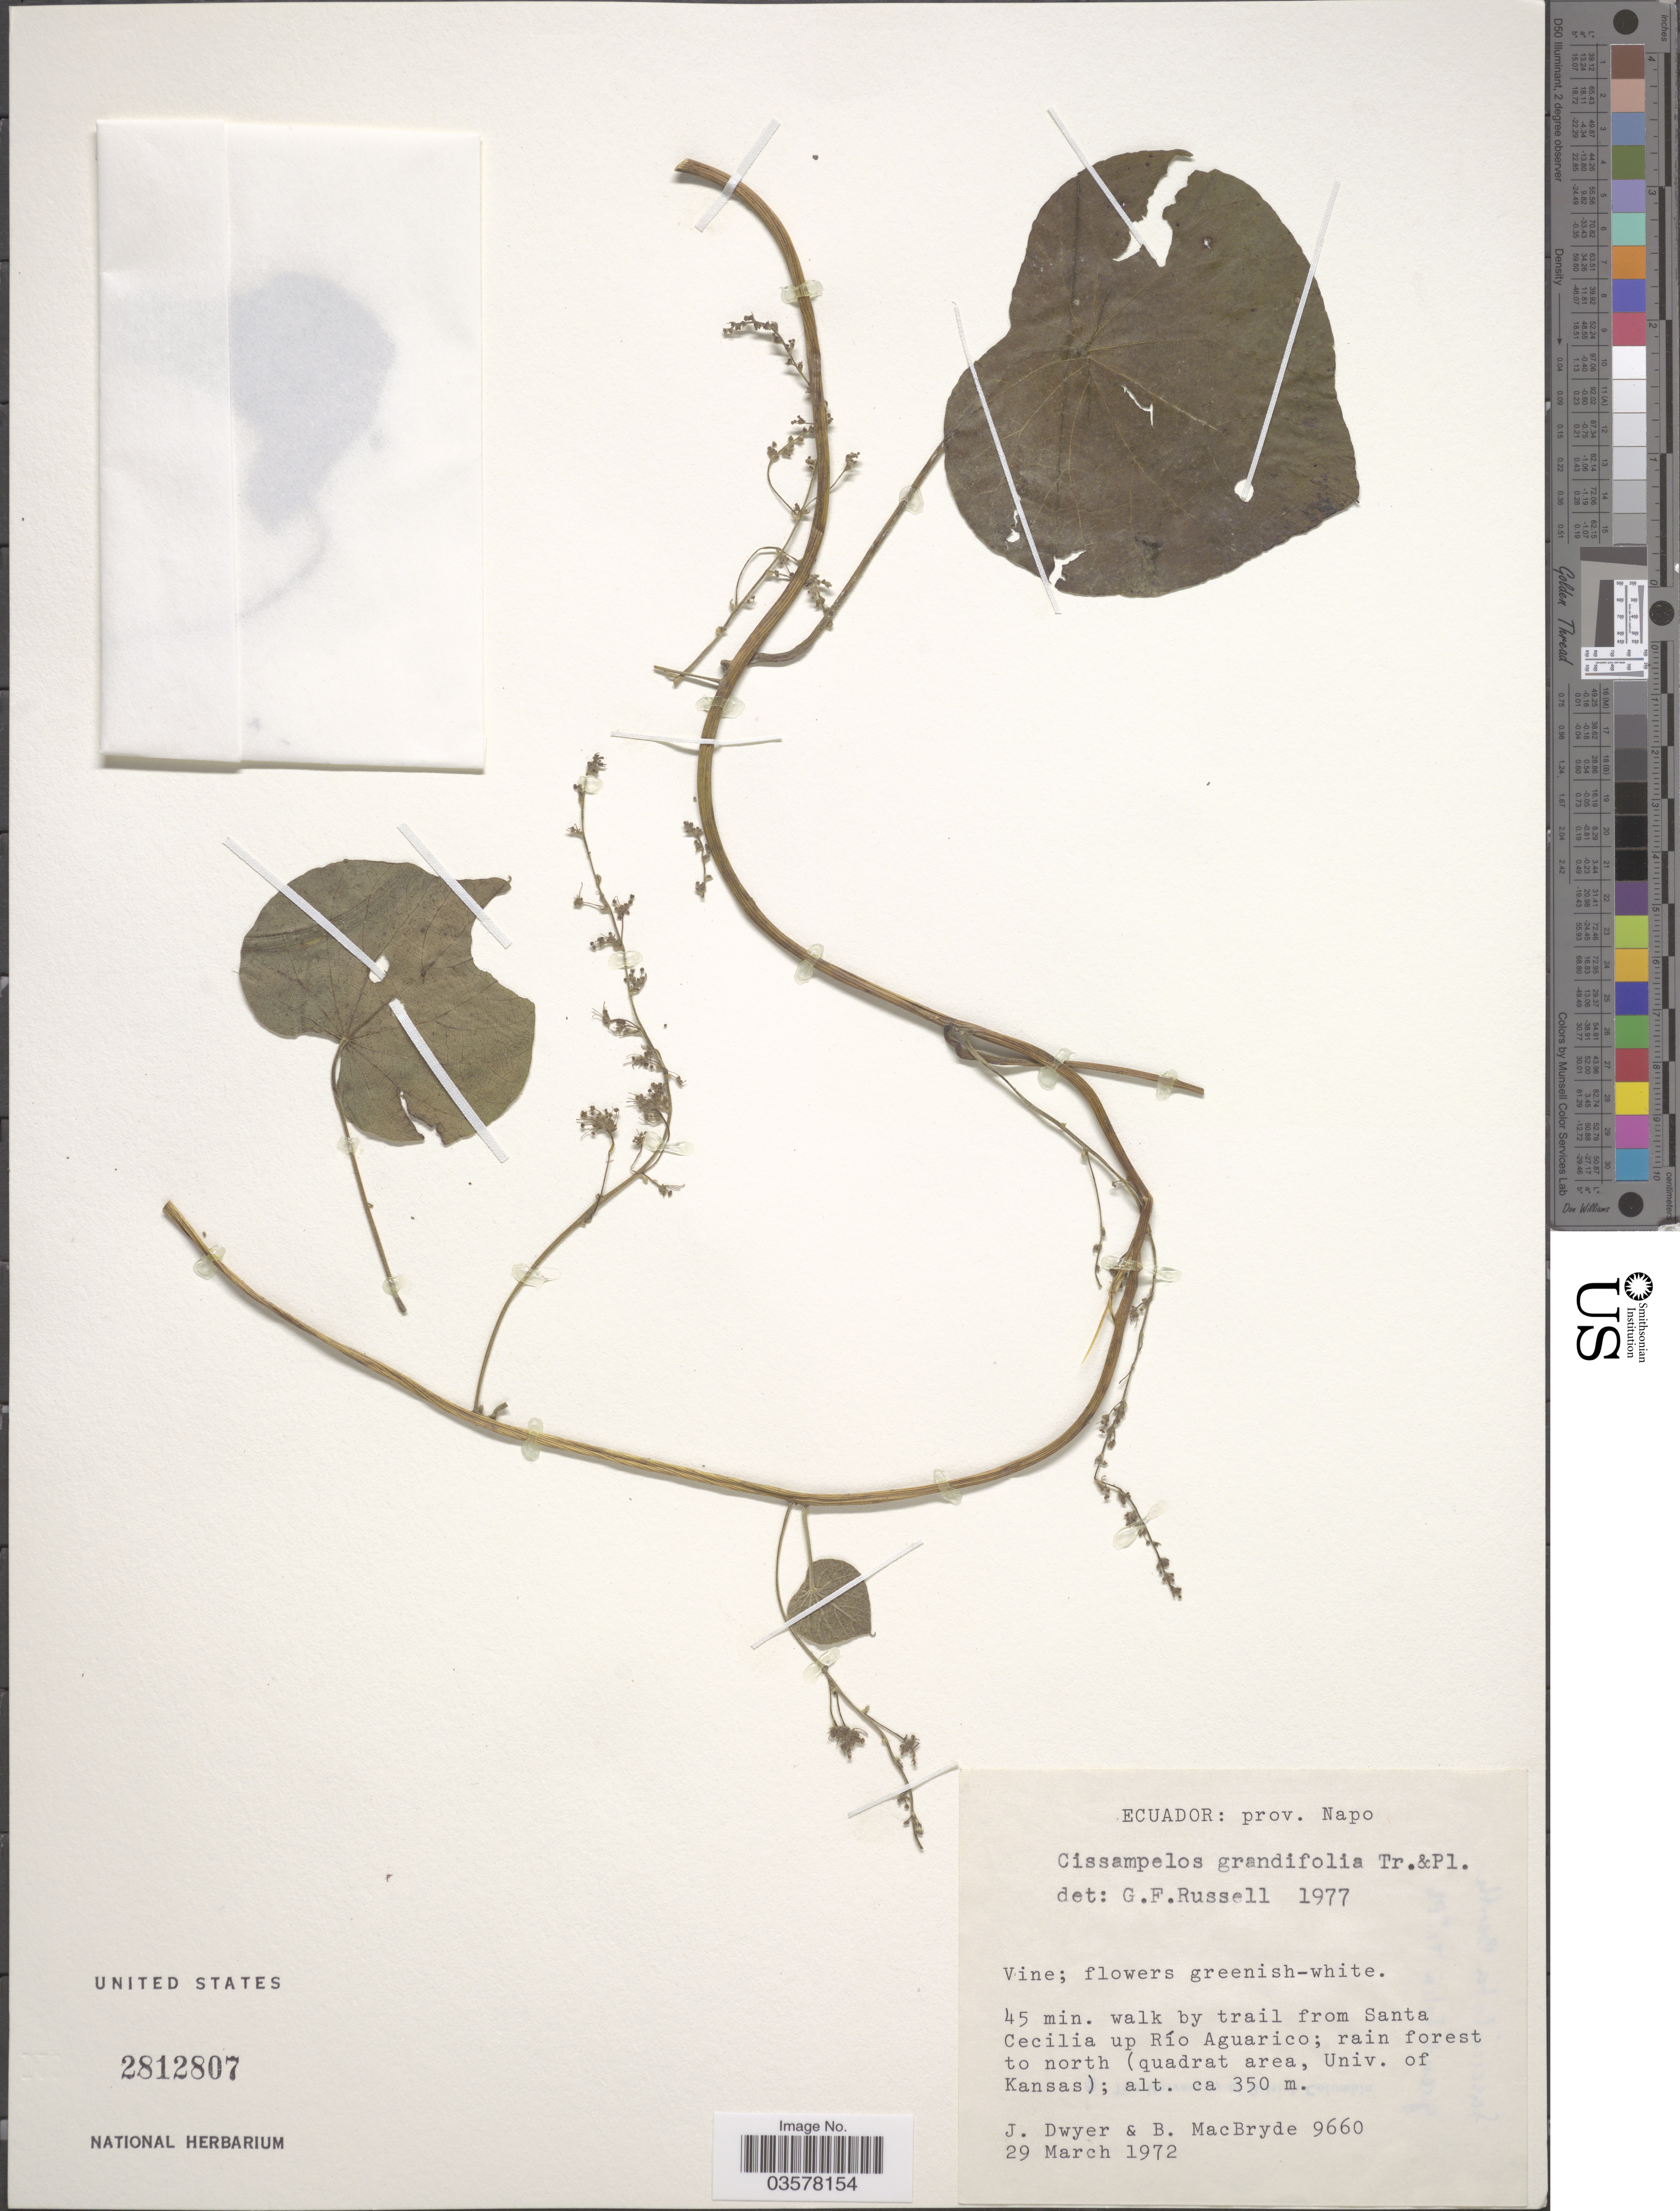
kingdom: Plantae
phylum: Tracheophyta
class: Magnoliopsida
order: Ranunculales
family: Menispermaceae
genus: Cissampelos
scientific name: Cissampelos grandifolia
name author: Triana & Planch.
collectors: J. Dwyer & B. MacBryde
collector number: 9660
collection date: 1972-03-29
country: Ecuador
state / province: Napo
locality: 45 min. walk by trail from Santa Cecilia up Río Aguarico; rain forest to north (quadrat area, Univ. of Kansas).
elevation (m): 350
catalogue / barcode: US 2812807